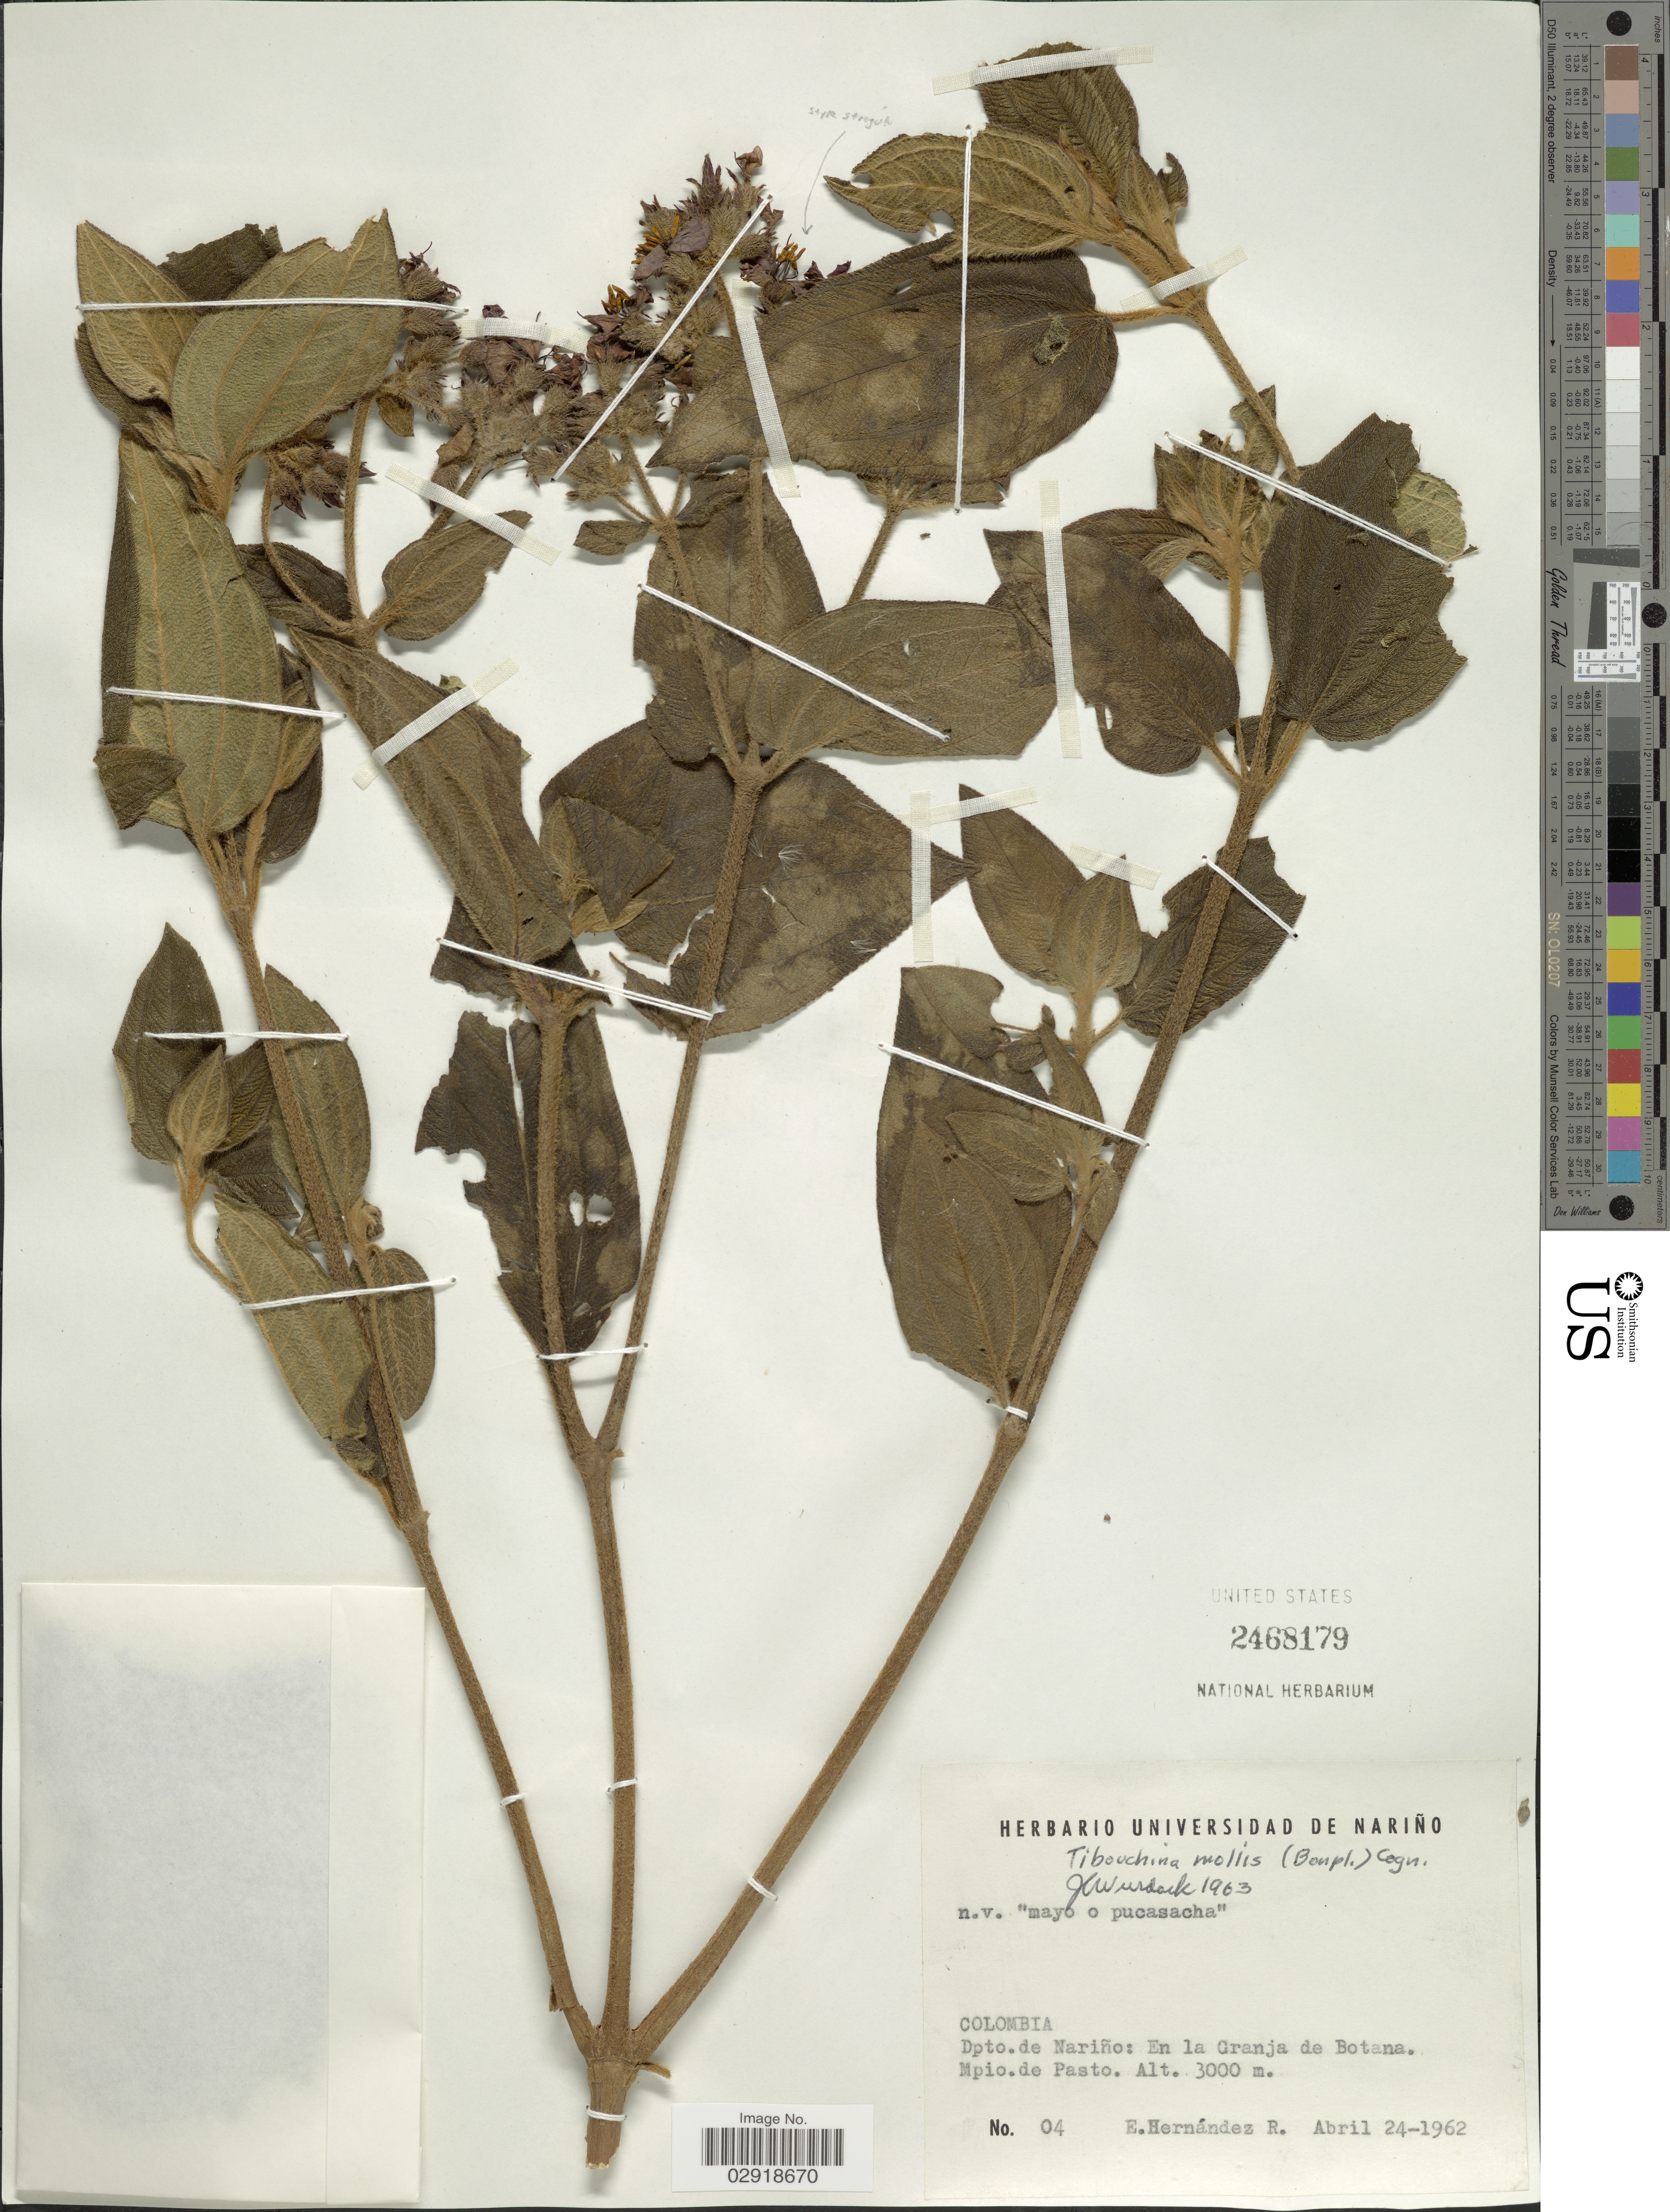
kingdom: Plantae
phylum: Tracheophyta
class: Magnoliopsida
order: Myrtales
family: Melastomataceae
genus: Chaetogastra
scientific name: Chaetogastra mollis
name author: (Bonpl.) DC.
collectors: E. Hernández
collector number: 04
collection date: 1962-04-24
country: Colombia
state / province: Nariño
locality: Dpto. de Nariño: En la Granja de Botana. Mpio. de Pasto.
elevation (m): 3000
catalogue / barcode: US 2468179